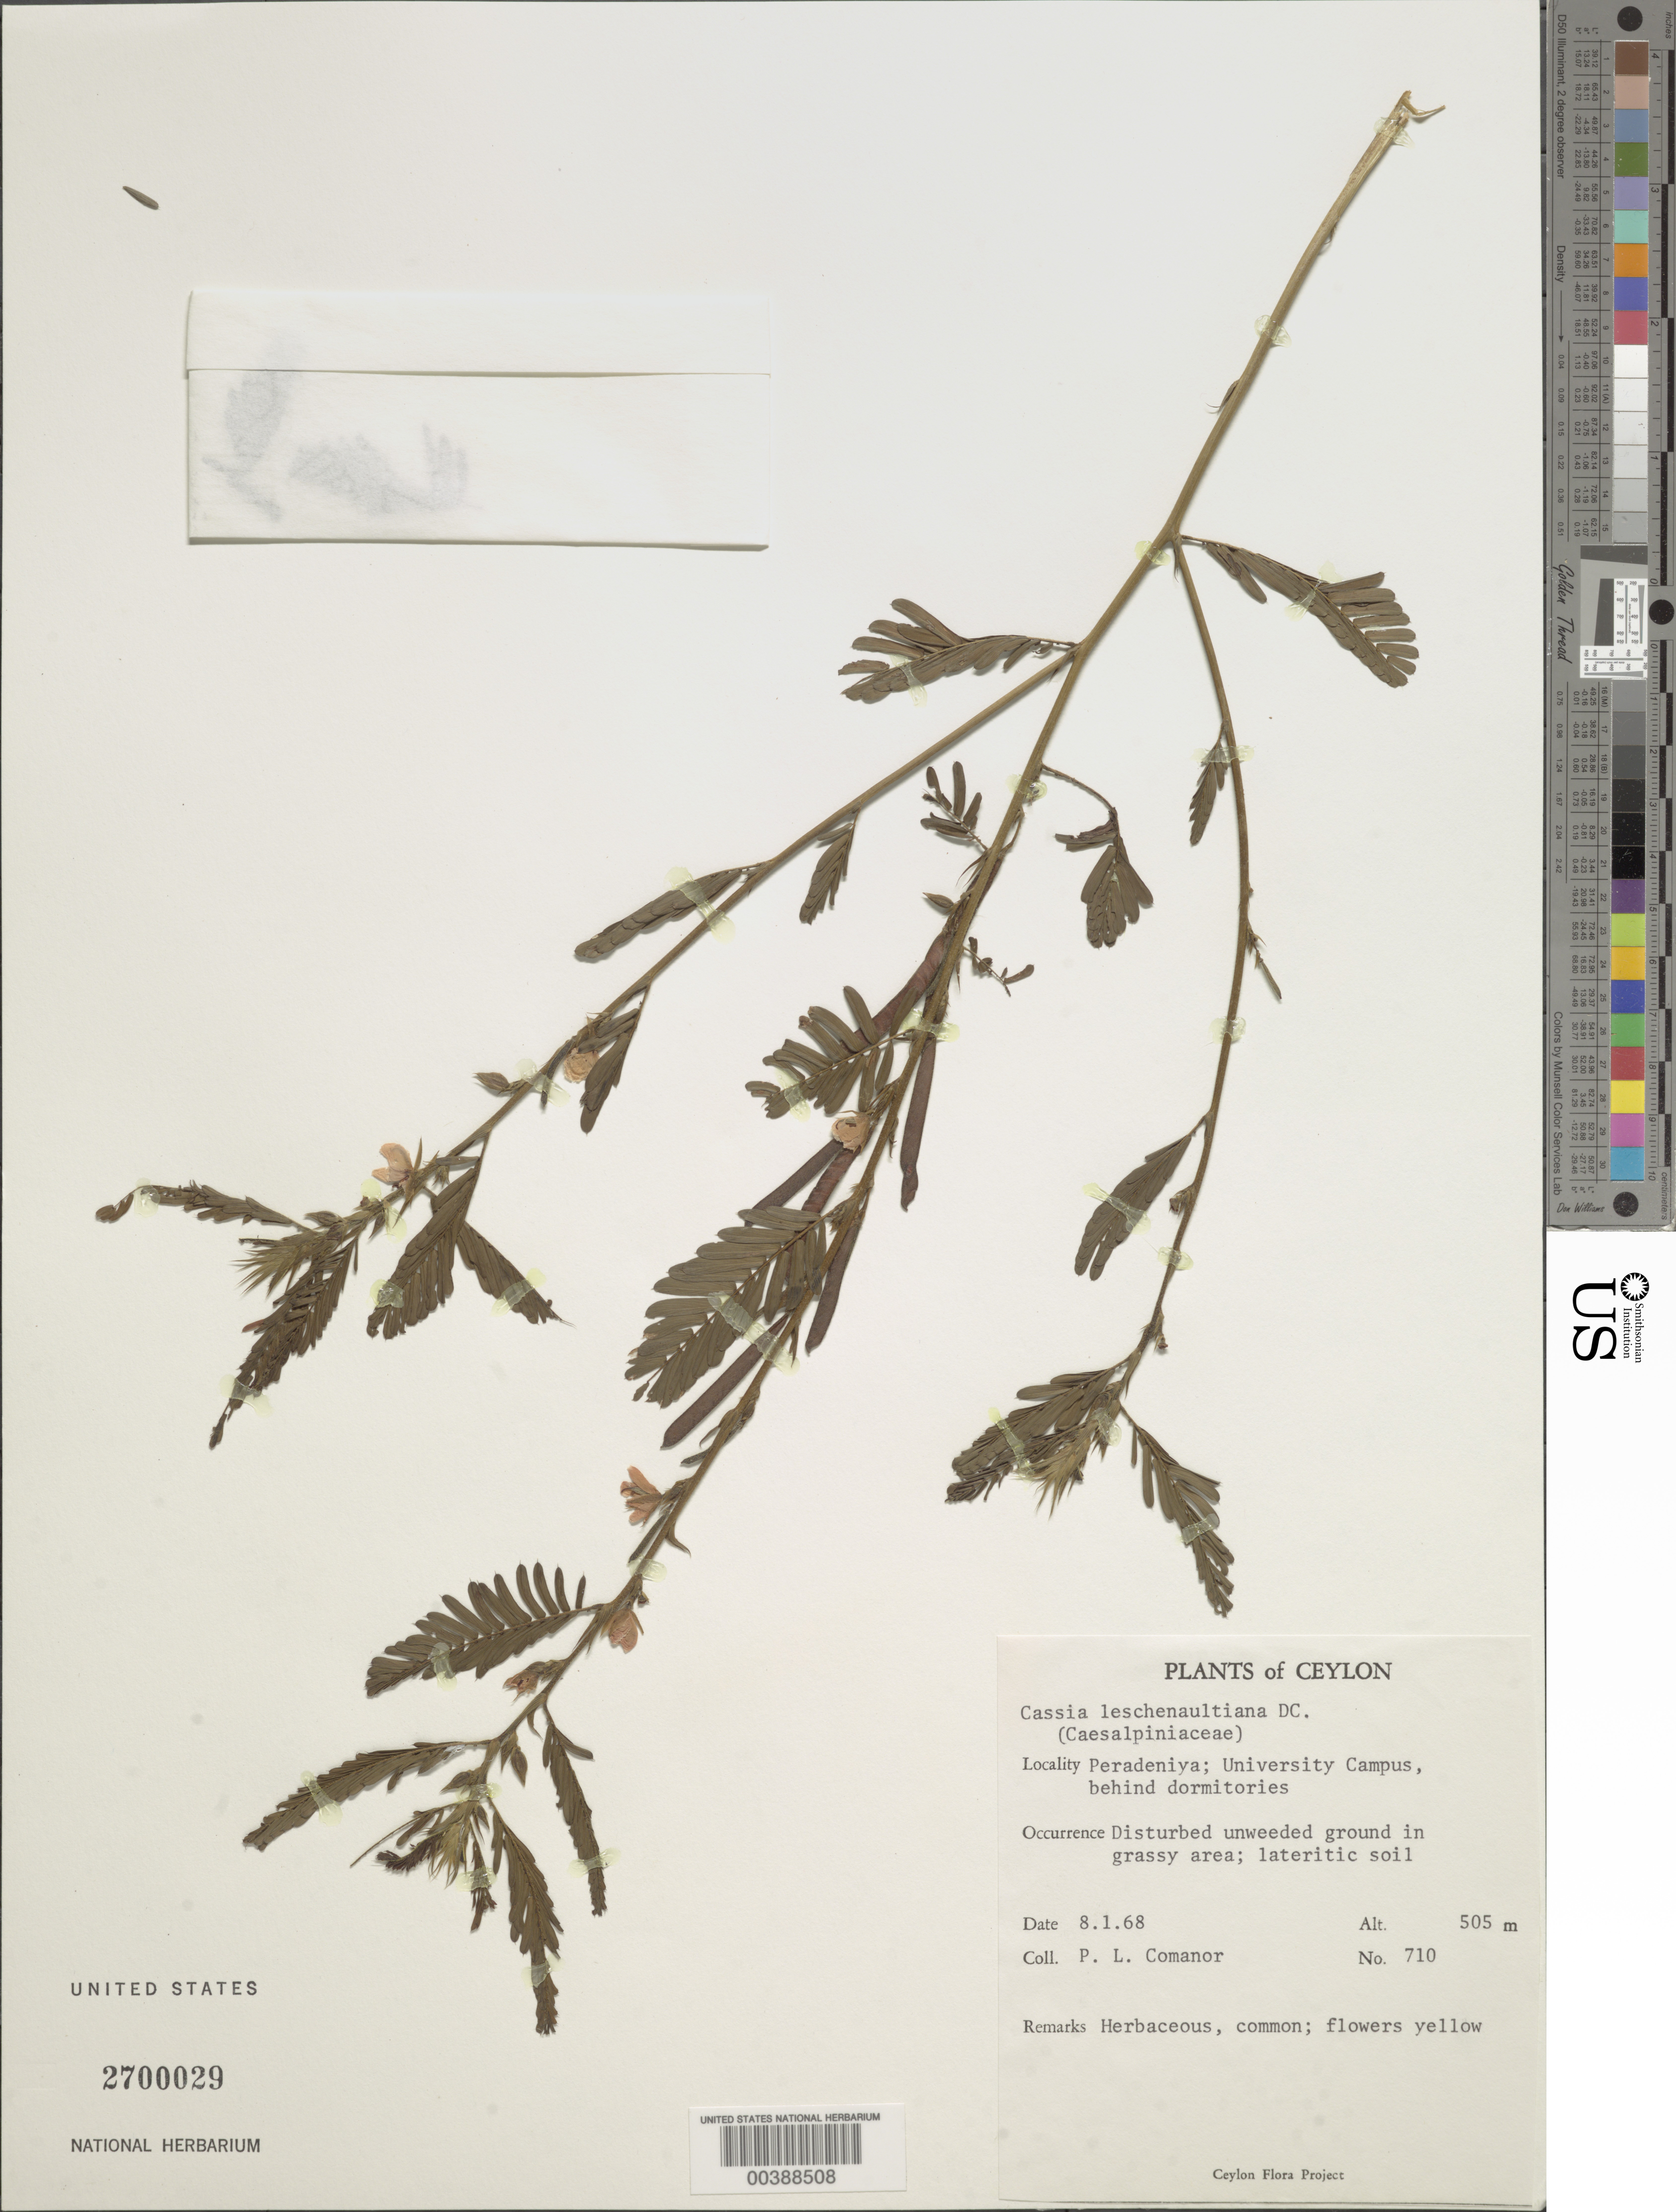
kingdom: Plantae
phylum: Tracheophyta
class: Magnoliopsida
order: Fabales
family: Fabaceae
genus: Chamaecrista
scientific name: Chamaecrista nictitans var. glabrata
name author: (Vogel) H.S. Irwin & Barneby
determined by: Strong, Mark T., (BOT), Smithsonian Institution - National Museum of Natural History (UNITED STATES)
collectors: P. Comanor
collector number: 710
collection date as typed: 08 Jan 1968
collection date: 1968-01-08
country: Sri Lanka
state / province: Central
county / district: Kandy Dist.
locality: Peradeniya, university campus, behind dormitories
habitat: Disturbed unweeded ground in grassy area; lateritic soil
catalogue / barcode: US 2700029